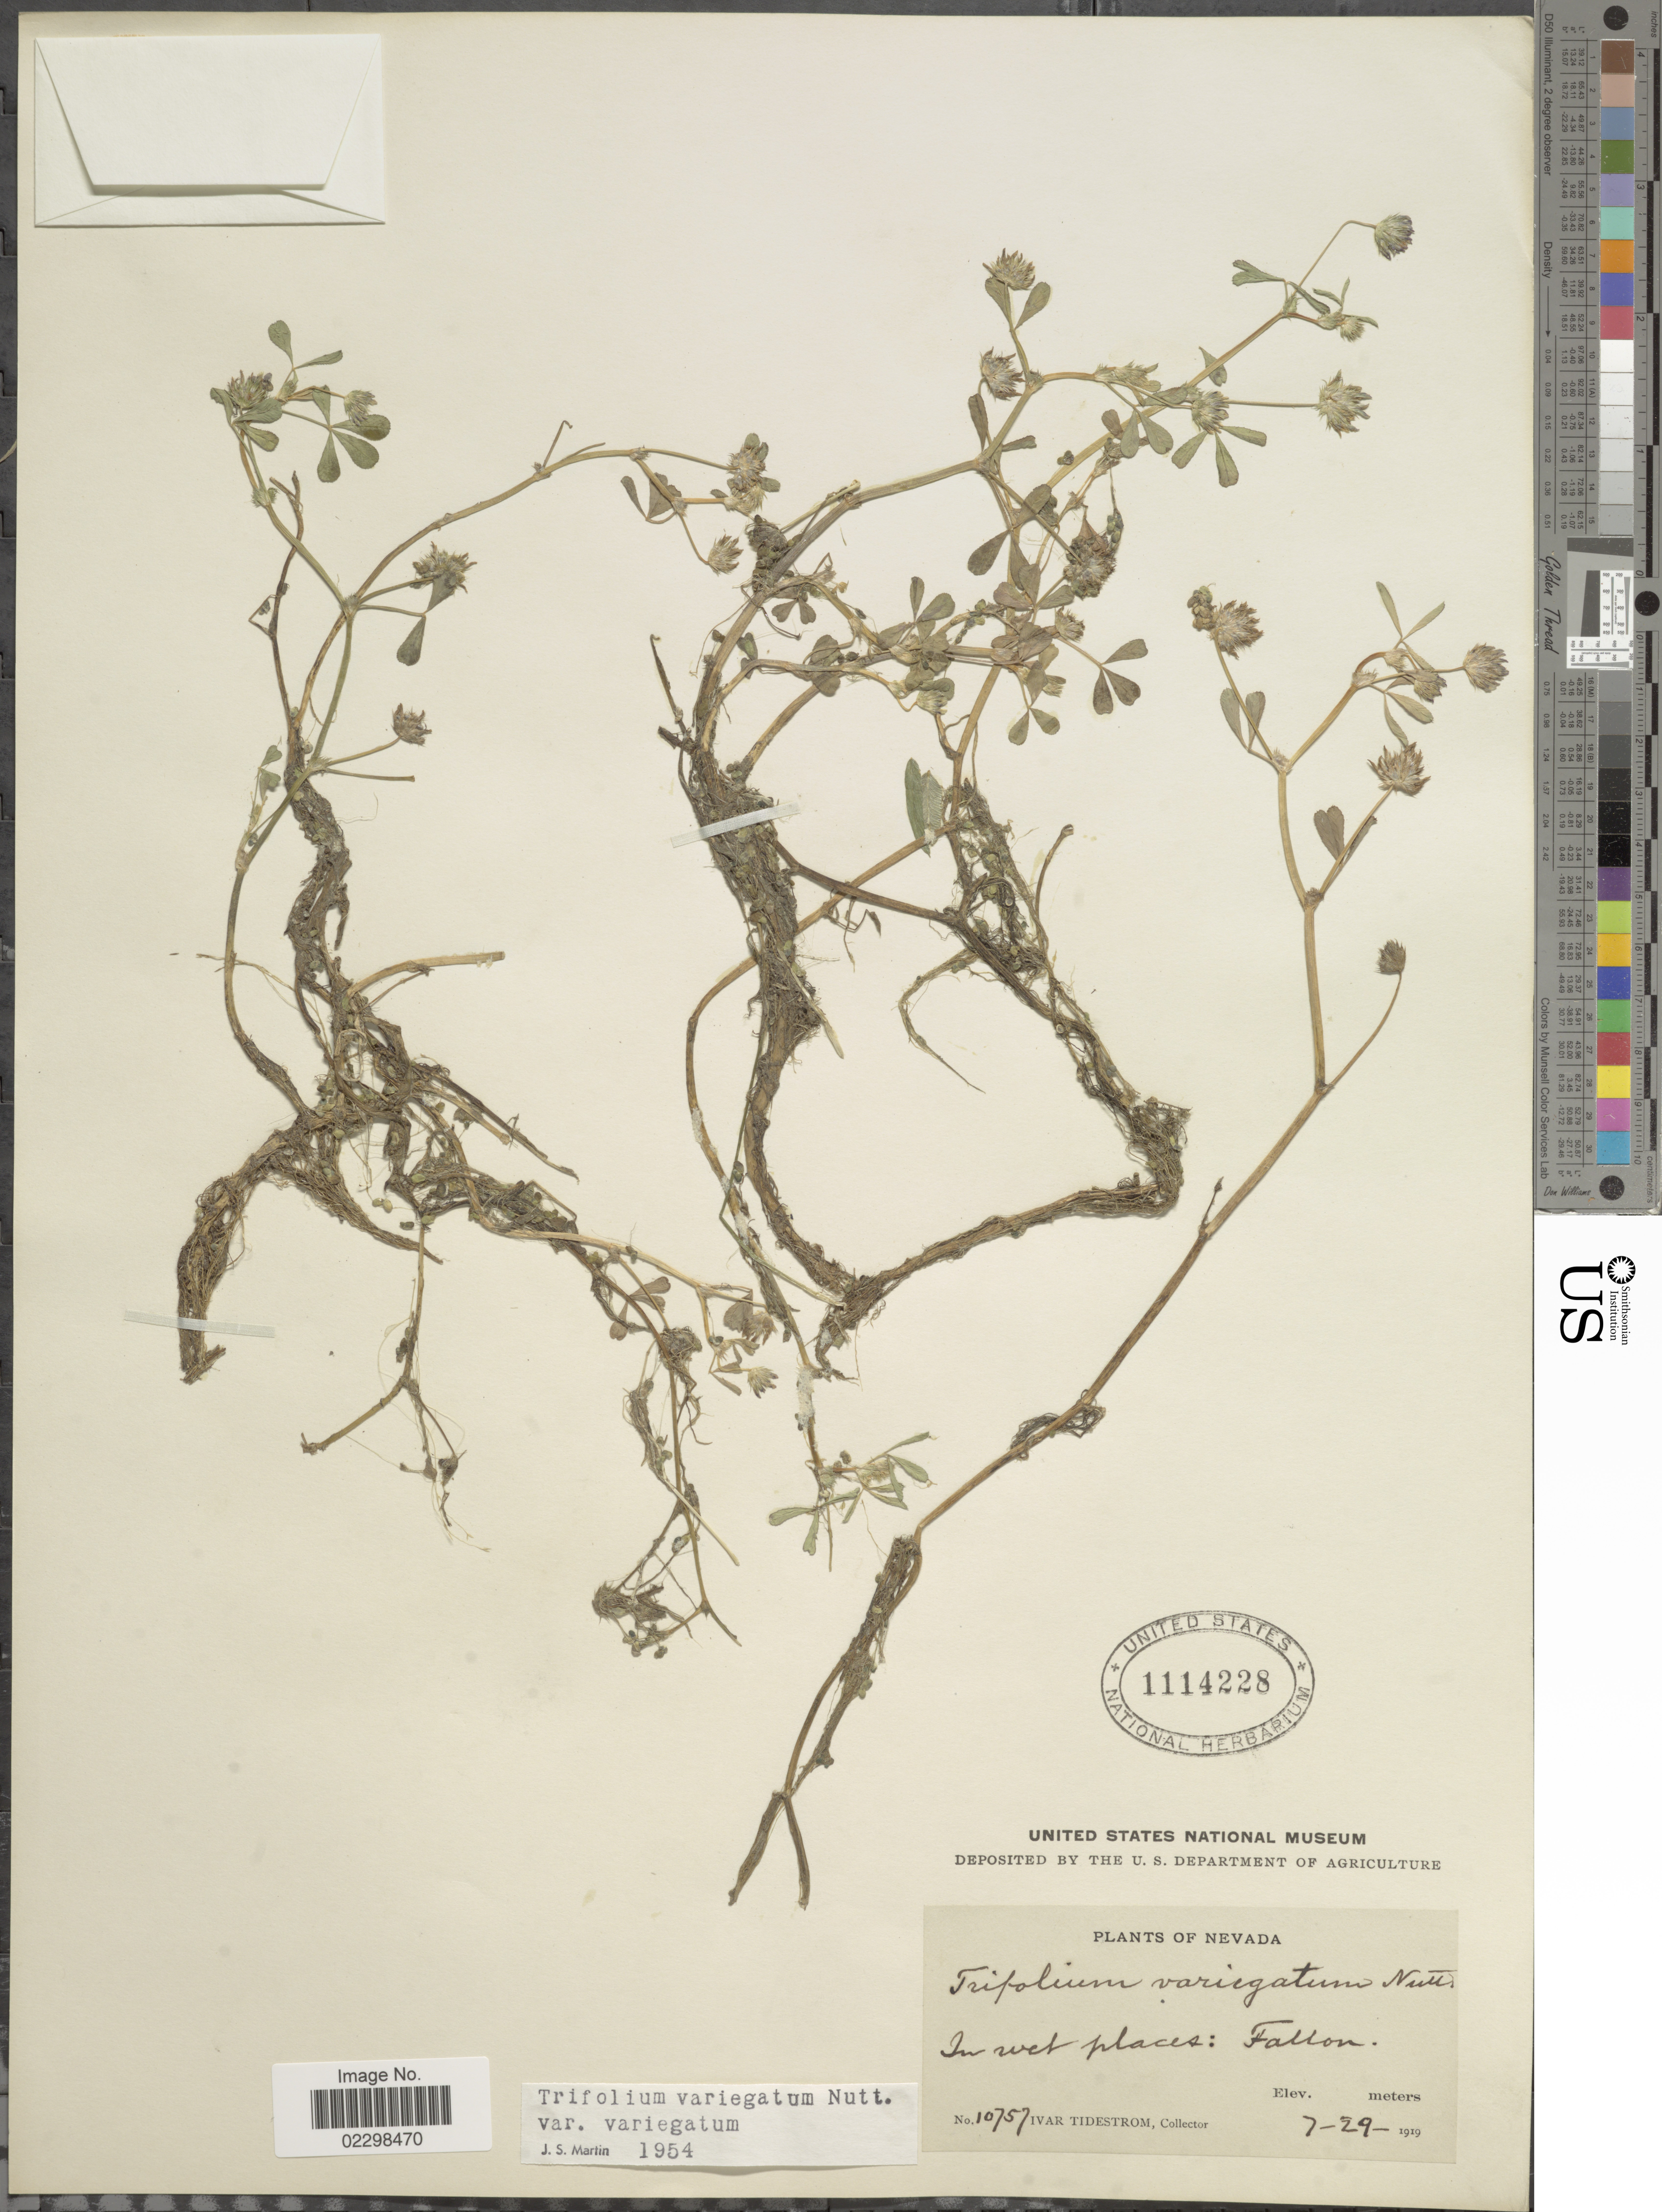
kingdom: Plantae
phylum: Tracheophyta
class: Magnoliopsida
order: Fabales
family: Fabaceae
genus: Trifolium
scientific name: Trifolium variegatum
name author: Nutt.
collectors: I. F. Tidestrom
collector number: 10757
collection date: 1919-07-29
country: United States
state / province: Nevada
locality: Fallon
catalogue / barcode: US 1114228